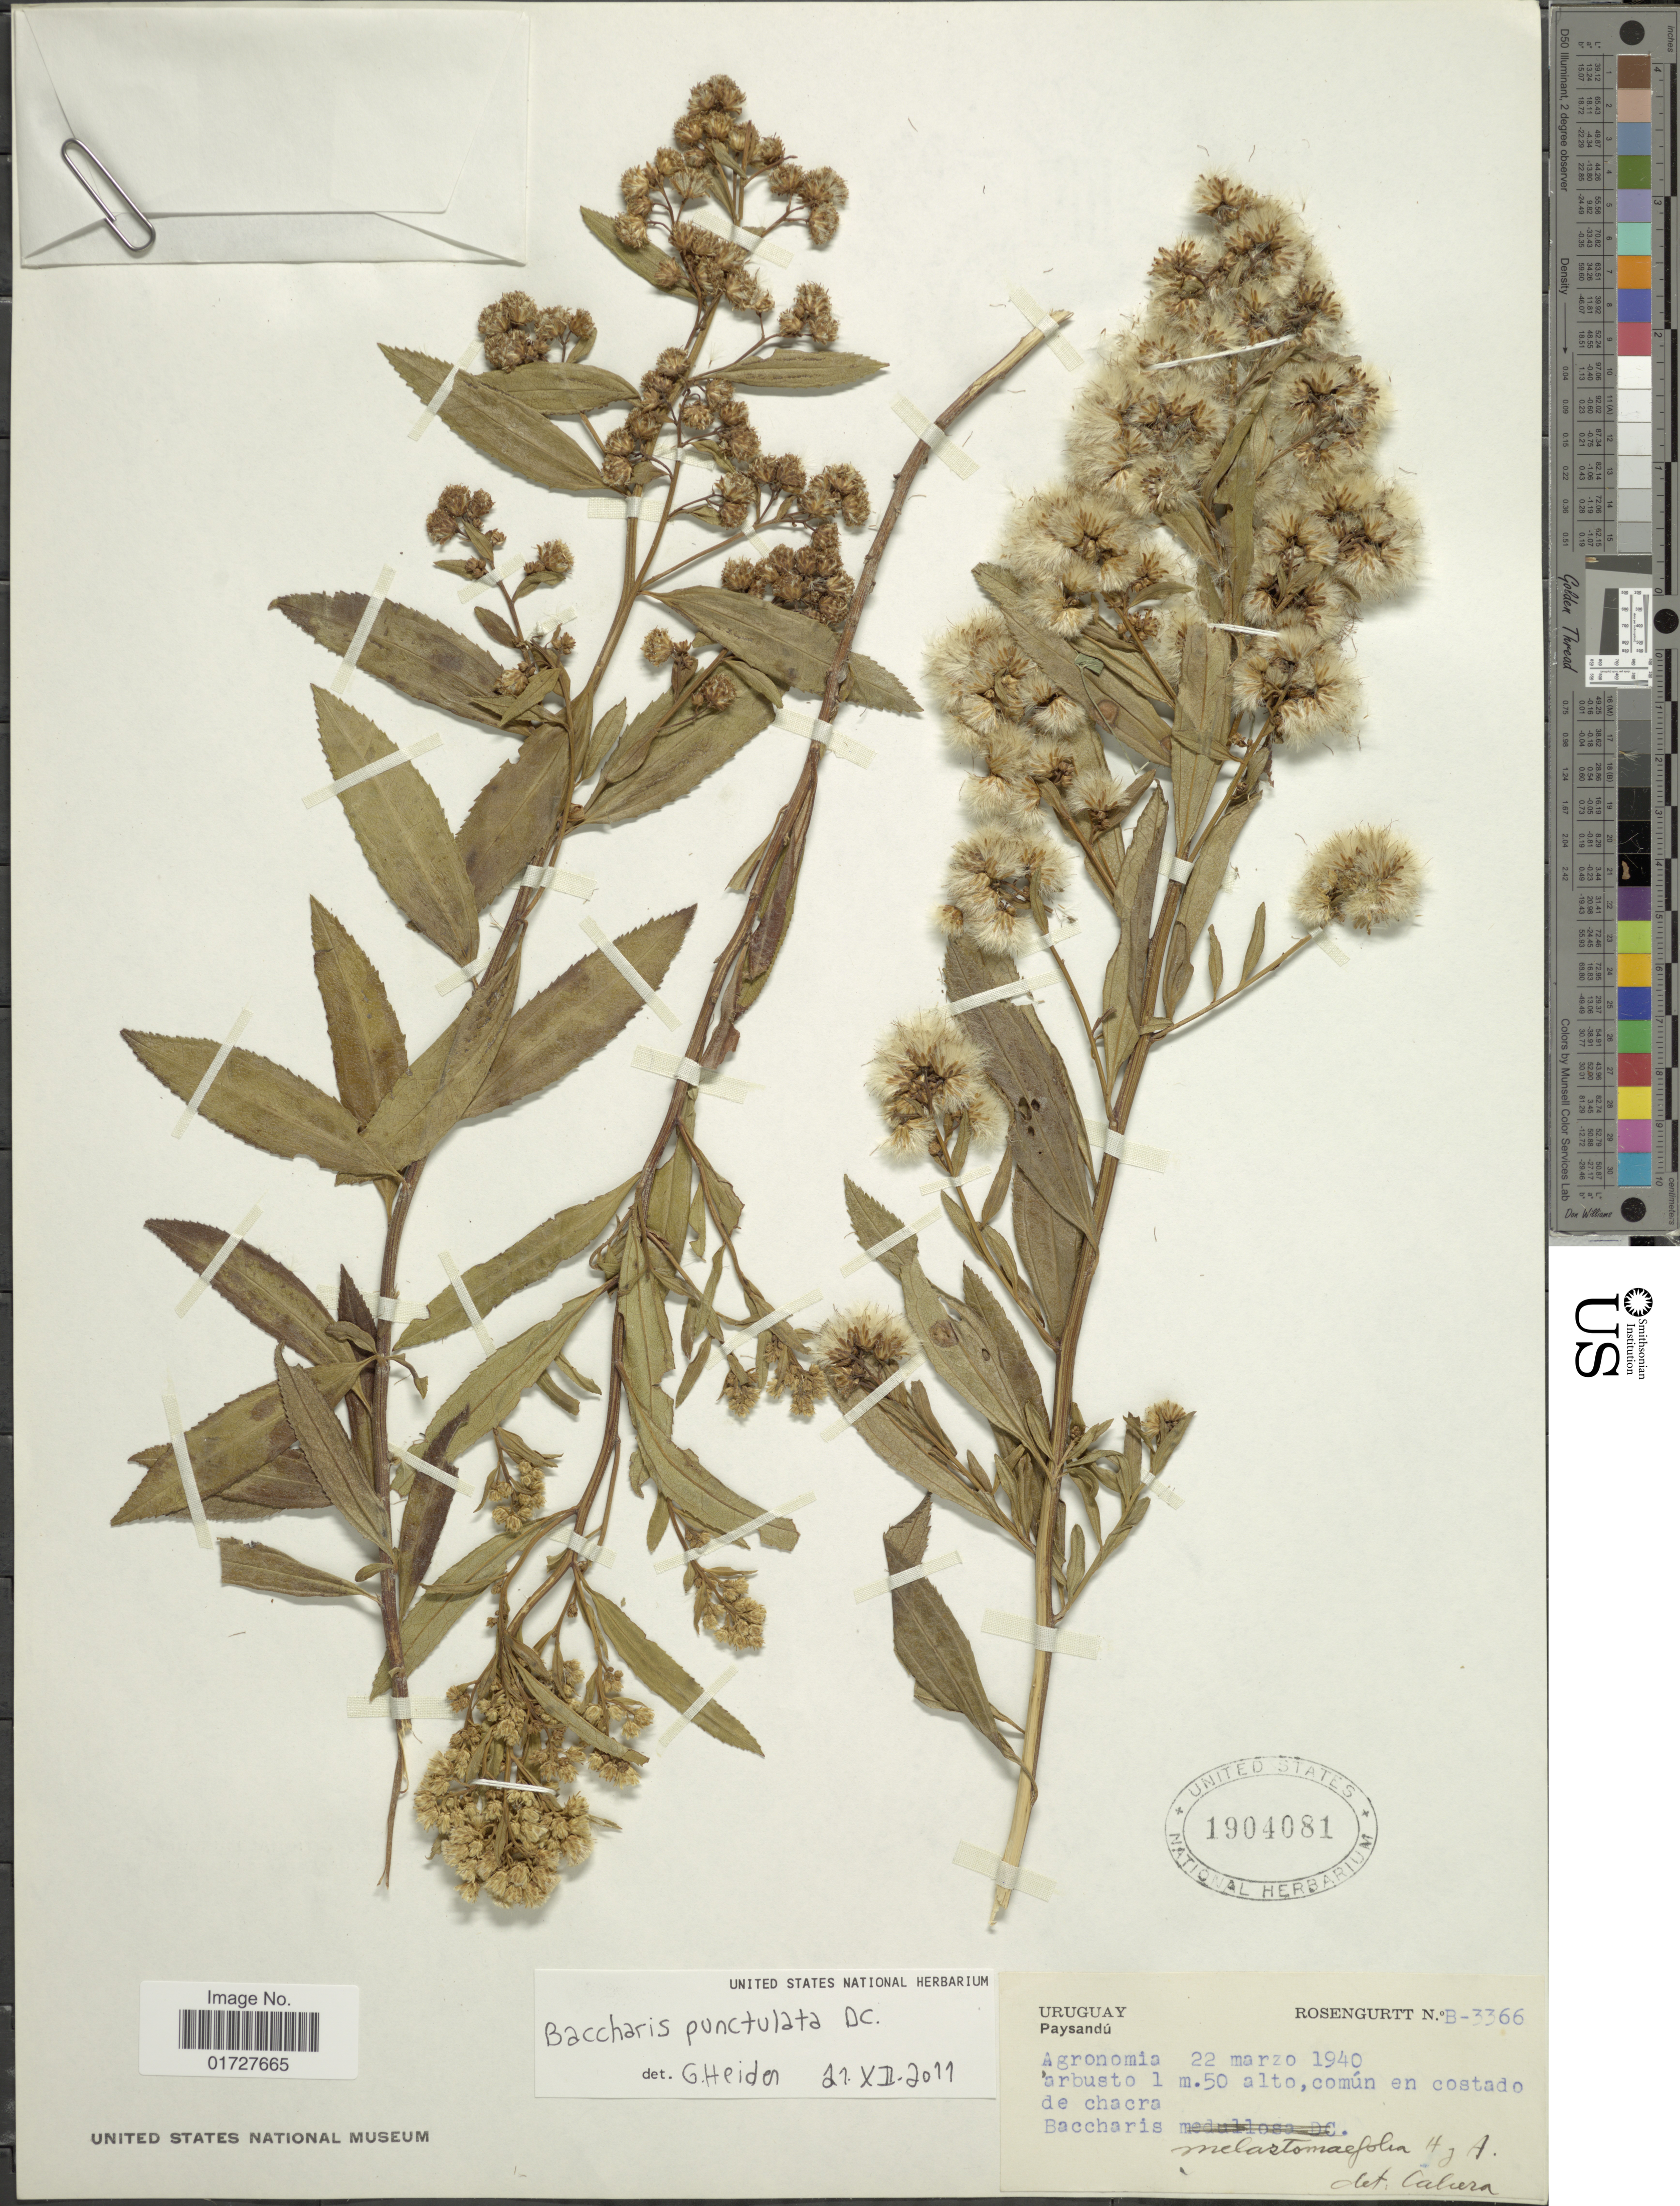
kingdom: Plantae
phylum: Tracheophyta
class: Magnoliopsida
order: Asterales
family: Asteraceae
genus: Baccharis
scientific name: Baccharis punctulata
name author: DC.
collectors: Rosengurtt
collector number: B-3366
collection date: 1940-03-22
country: Uruguay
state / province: Paysandu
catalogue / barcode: US 1904081